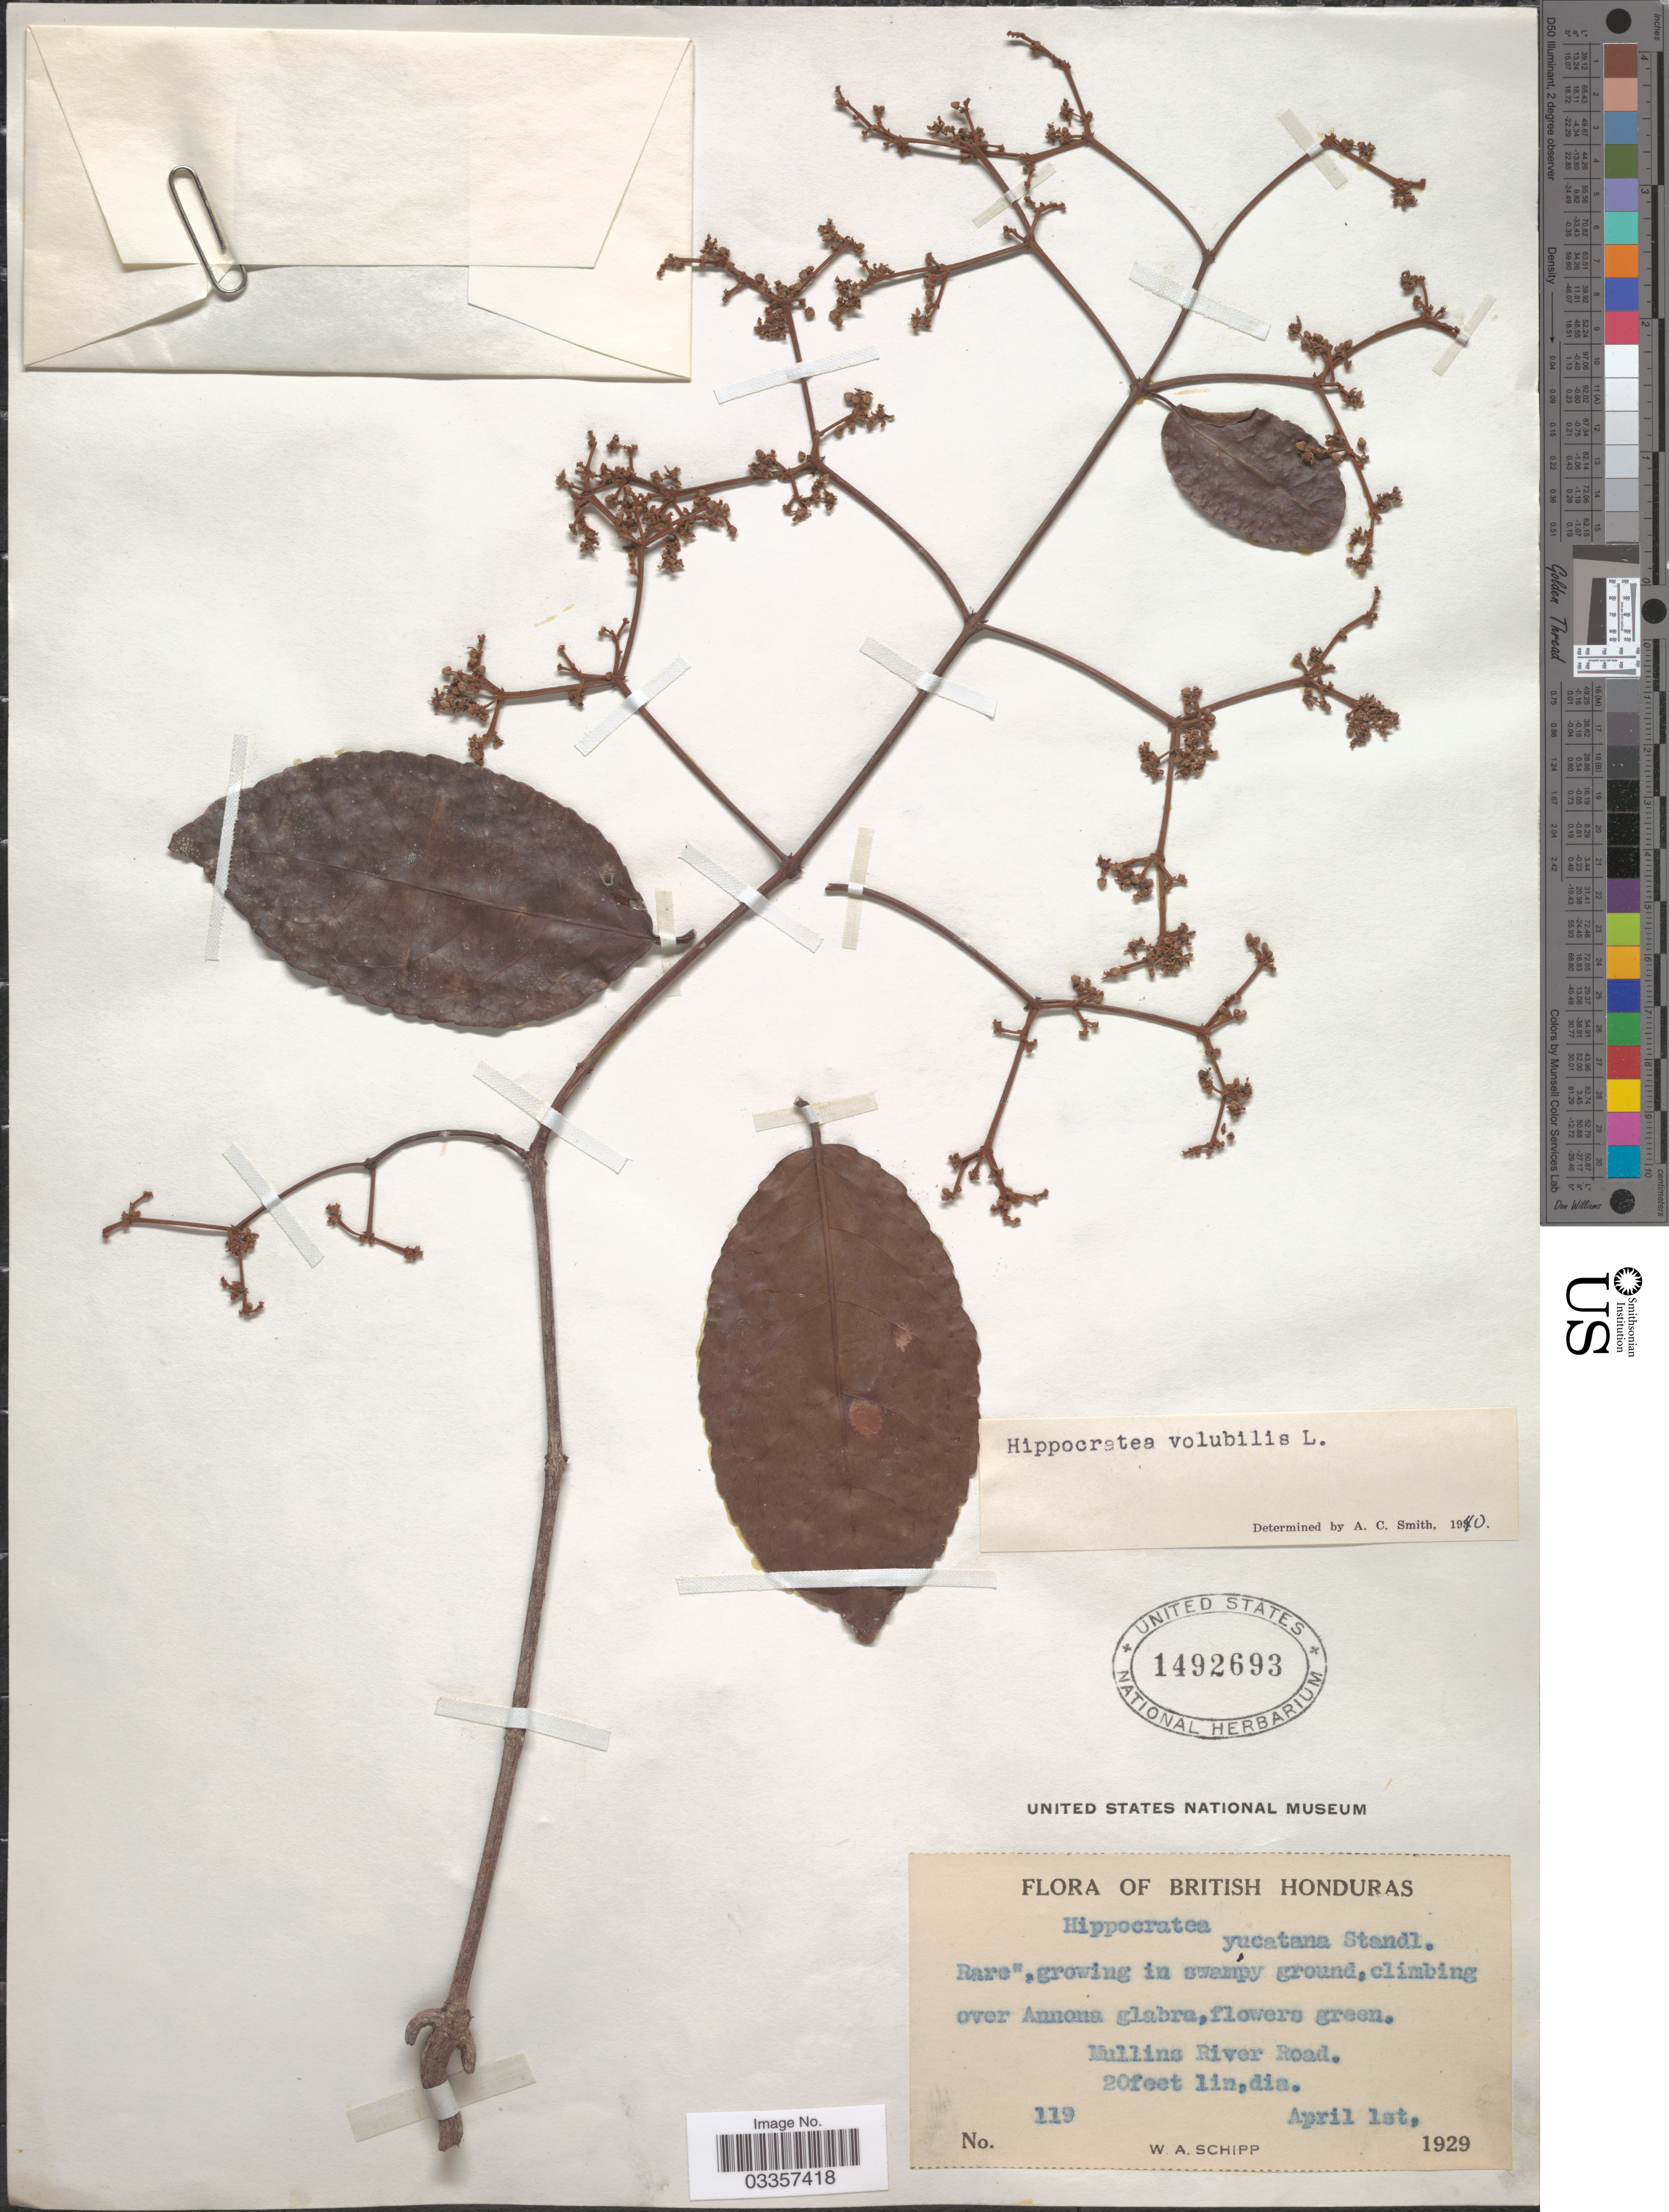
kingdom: Plantae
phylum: Tracheophyta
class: Magnoliopsida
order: Celastrales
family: Celastraceae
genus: Hippocratea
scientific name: Hippocratea volubilis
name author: L.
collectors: W. Schipp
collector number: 119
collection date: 1929-04-01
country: Belize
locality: British Honduras. Mullins River Road.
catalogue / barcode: US 1492693